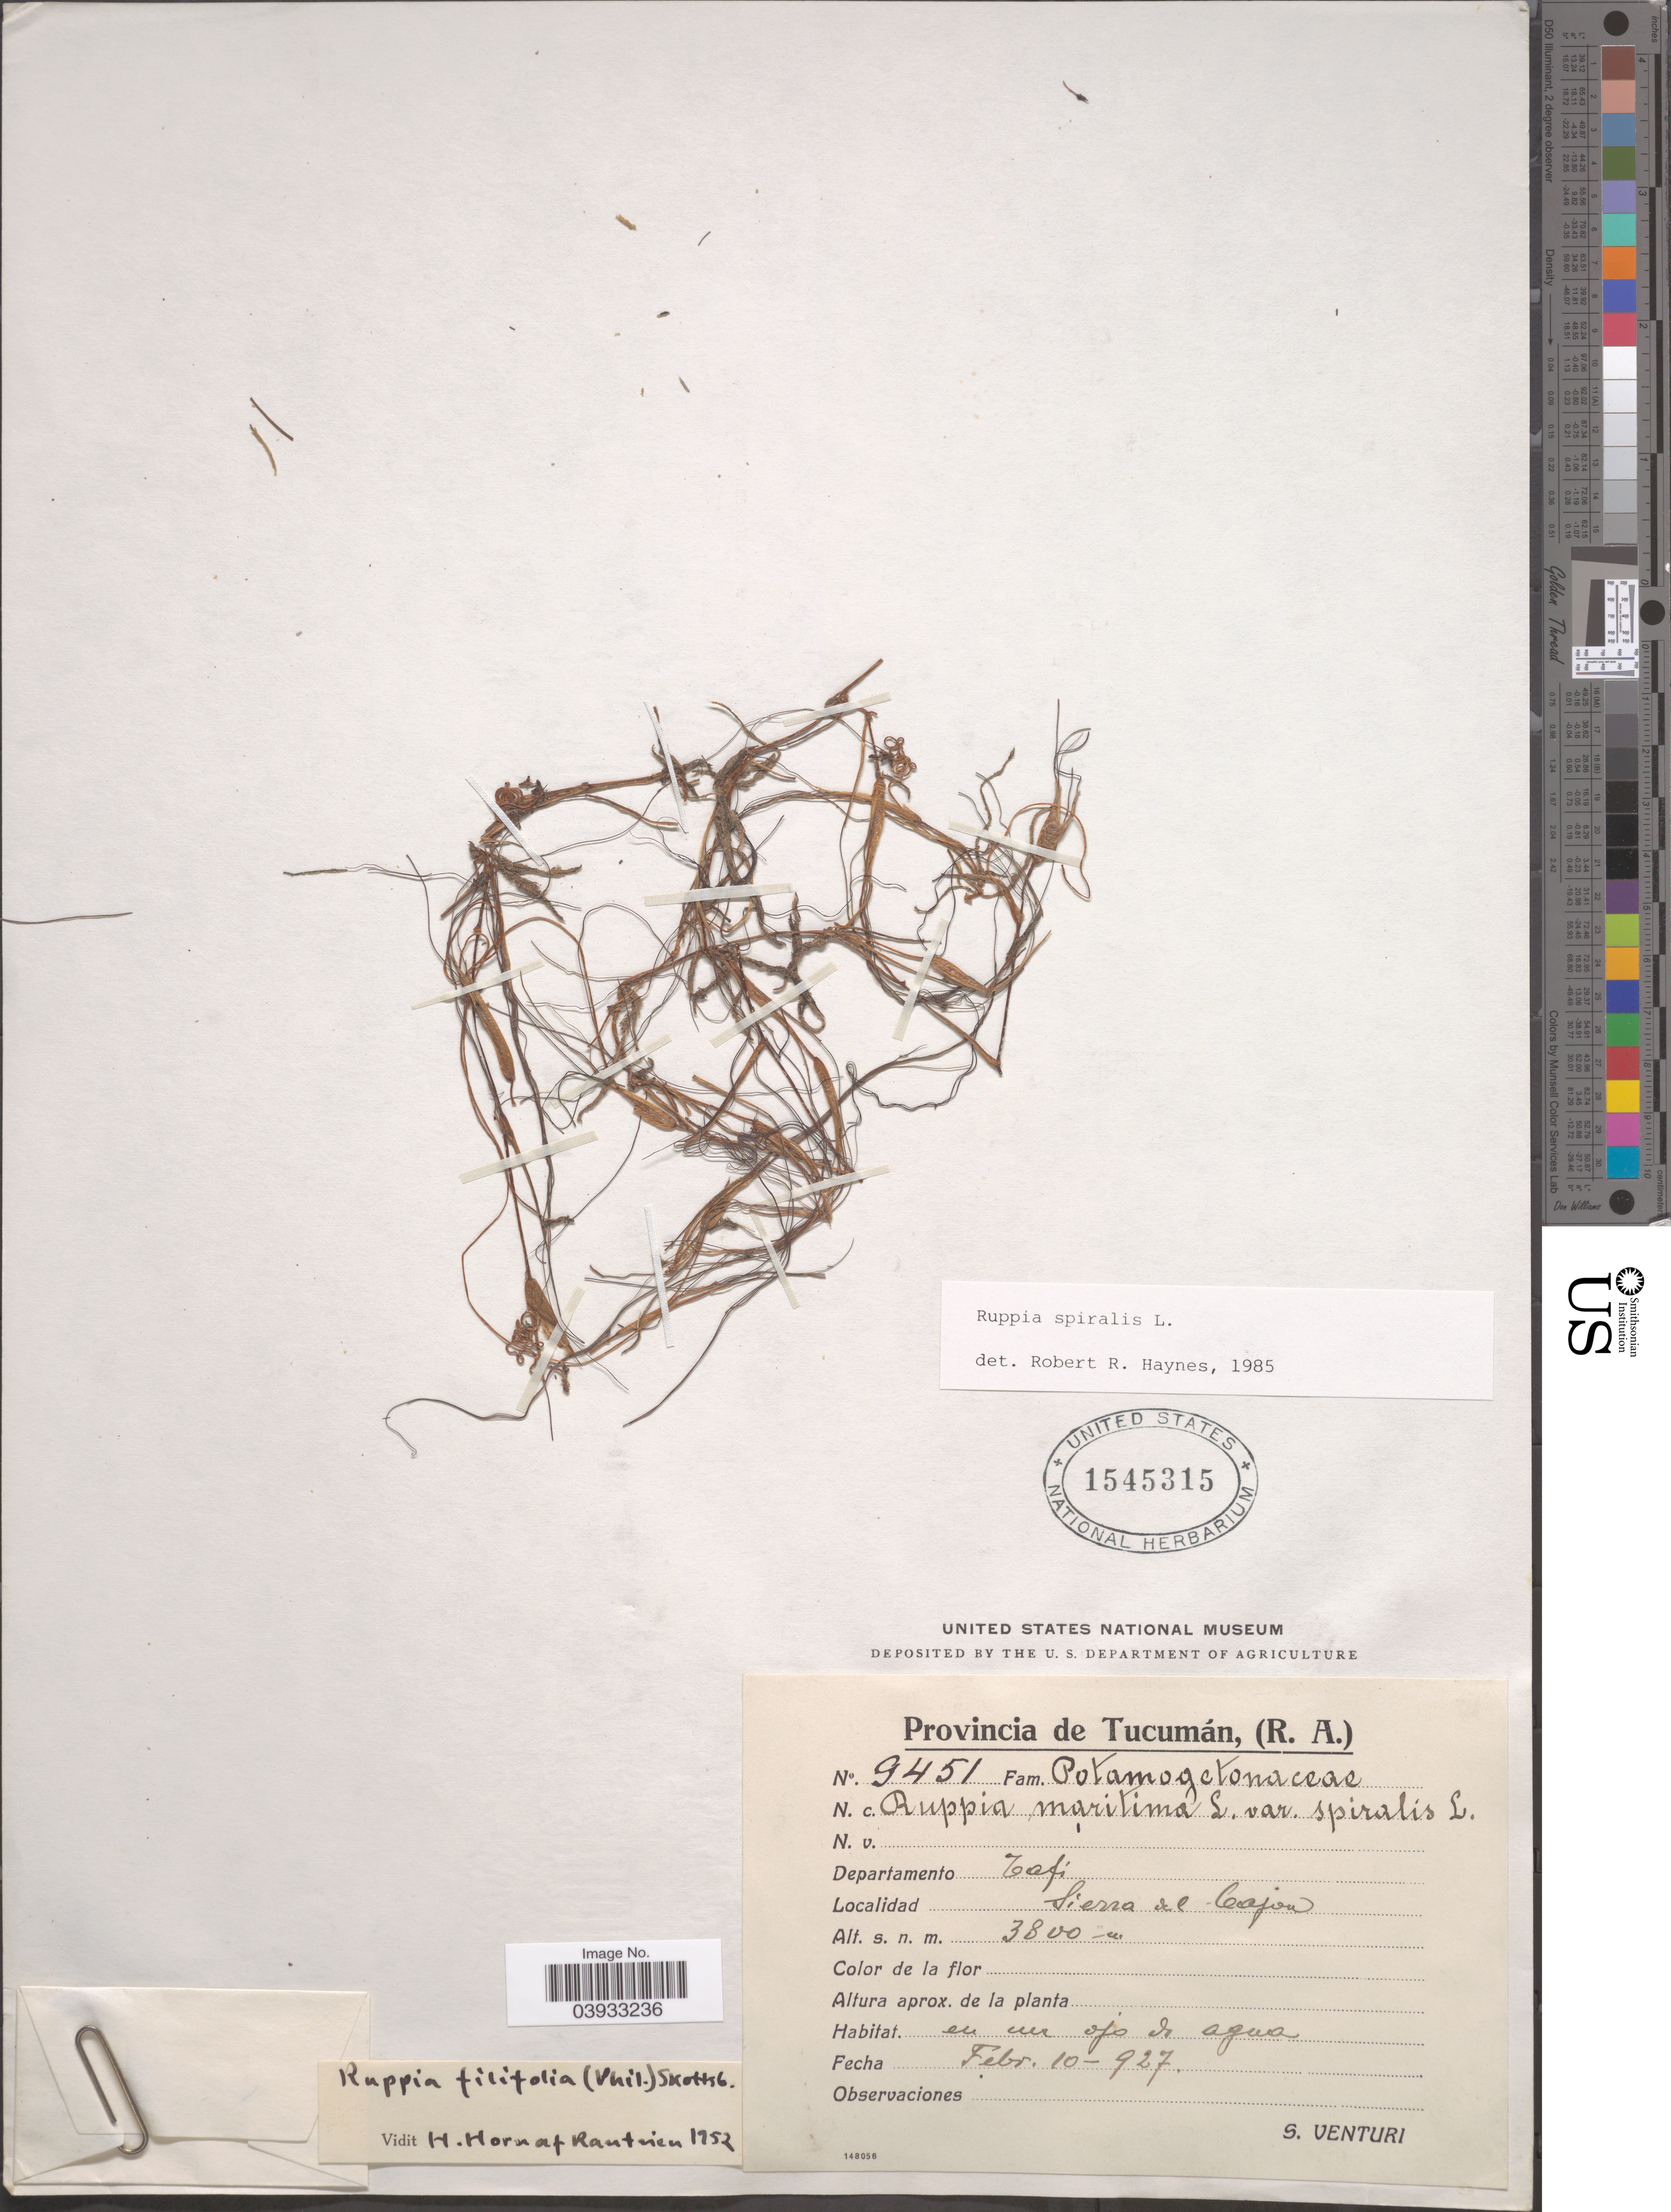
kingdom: Plantae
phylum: Tracheophyta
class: Liliopsida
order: Alismatales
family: Ruppiaceae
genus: Ruppia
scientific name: Ruppia spiralis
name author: L. ex Dumort.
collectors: S. Venturi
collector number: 9451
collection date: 1927-02-10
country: Argentina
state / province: Tucuman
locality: Departamento Tafi. Sierra del Cajon.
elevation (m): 3800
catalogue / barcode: US 1545315